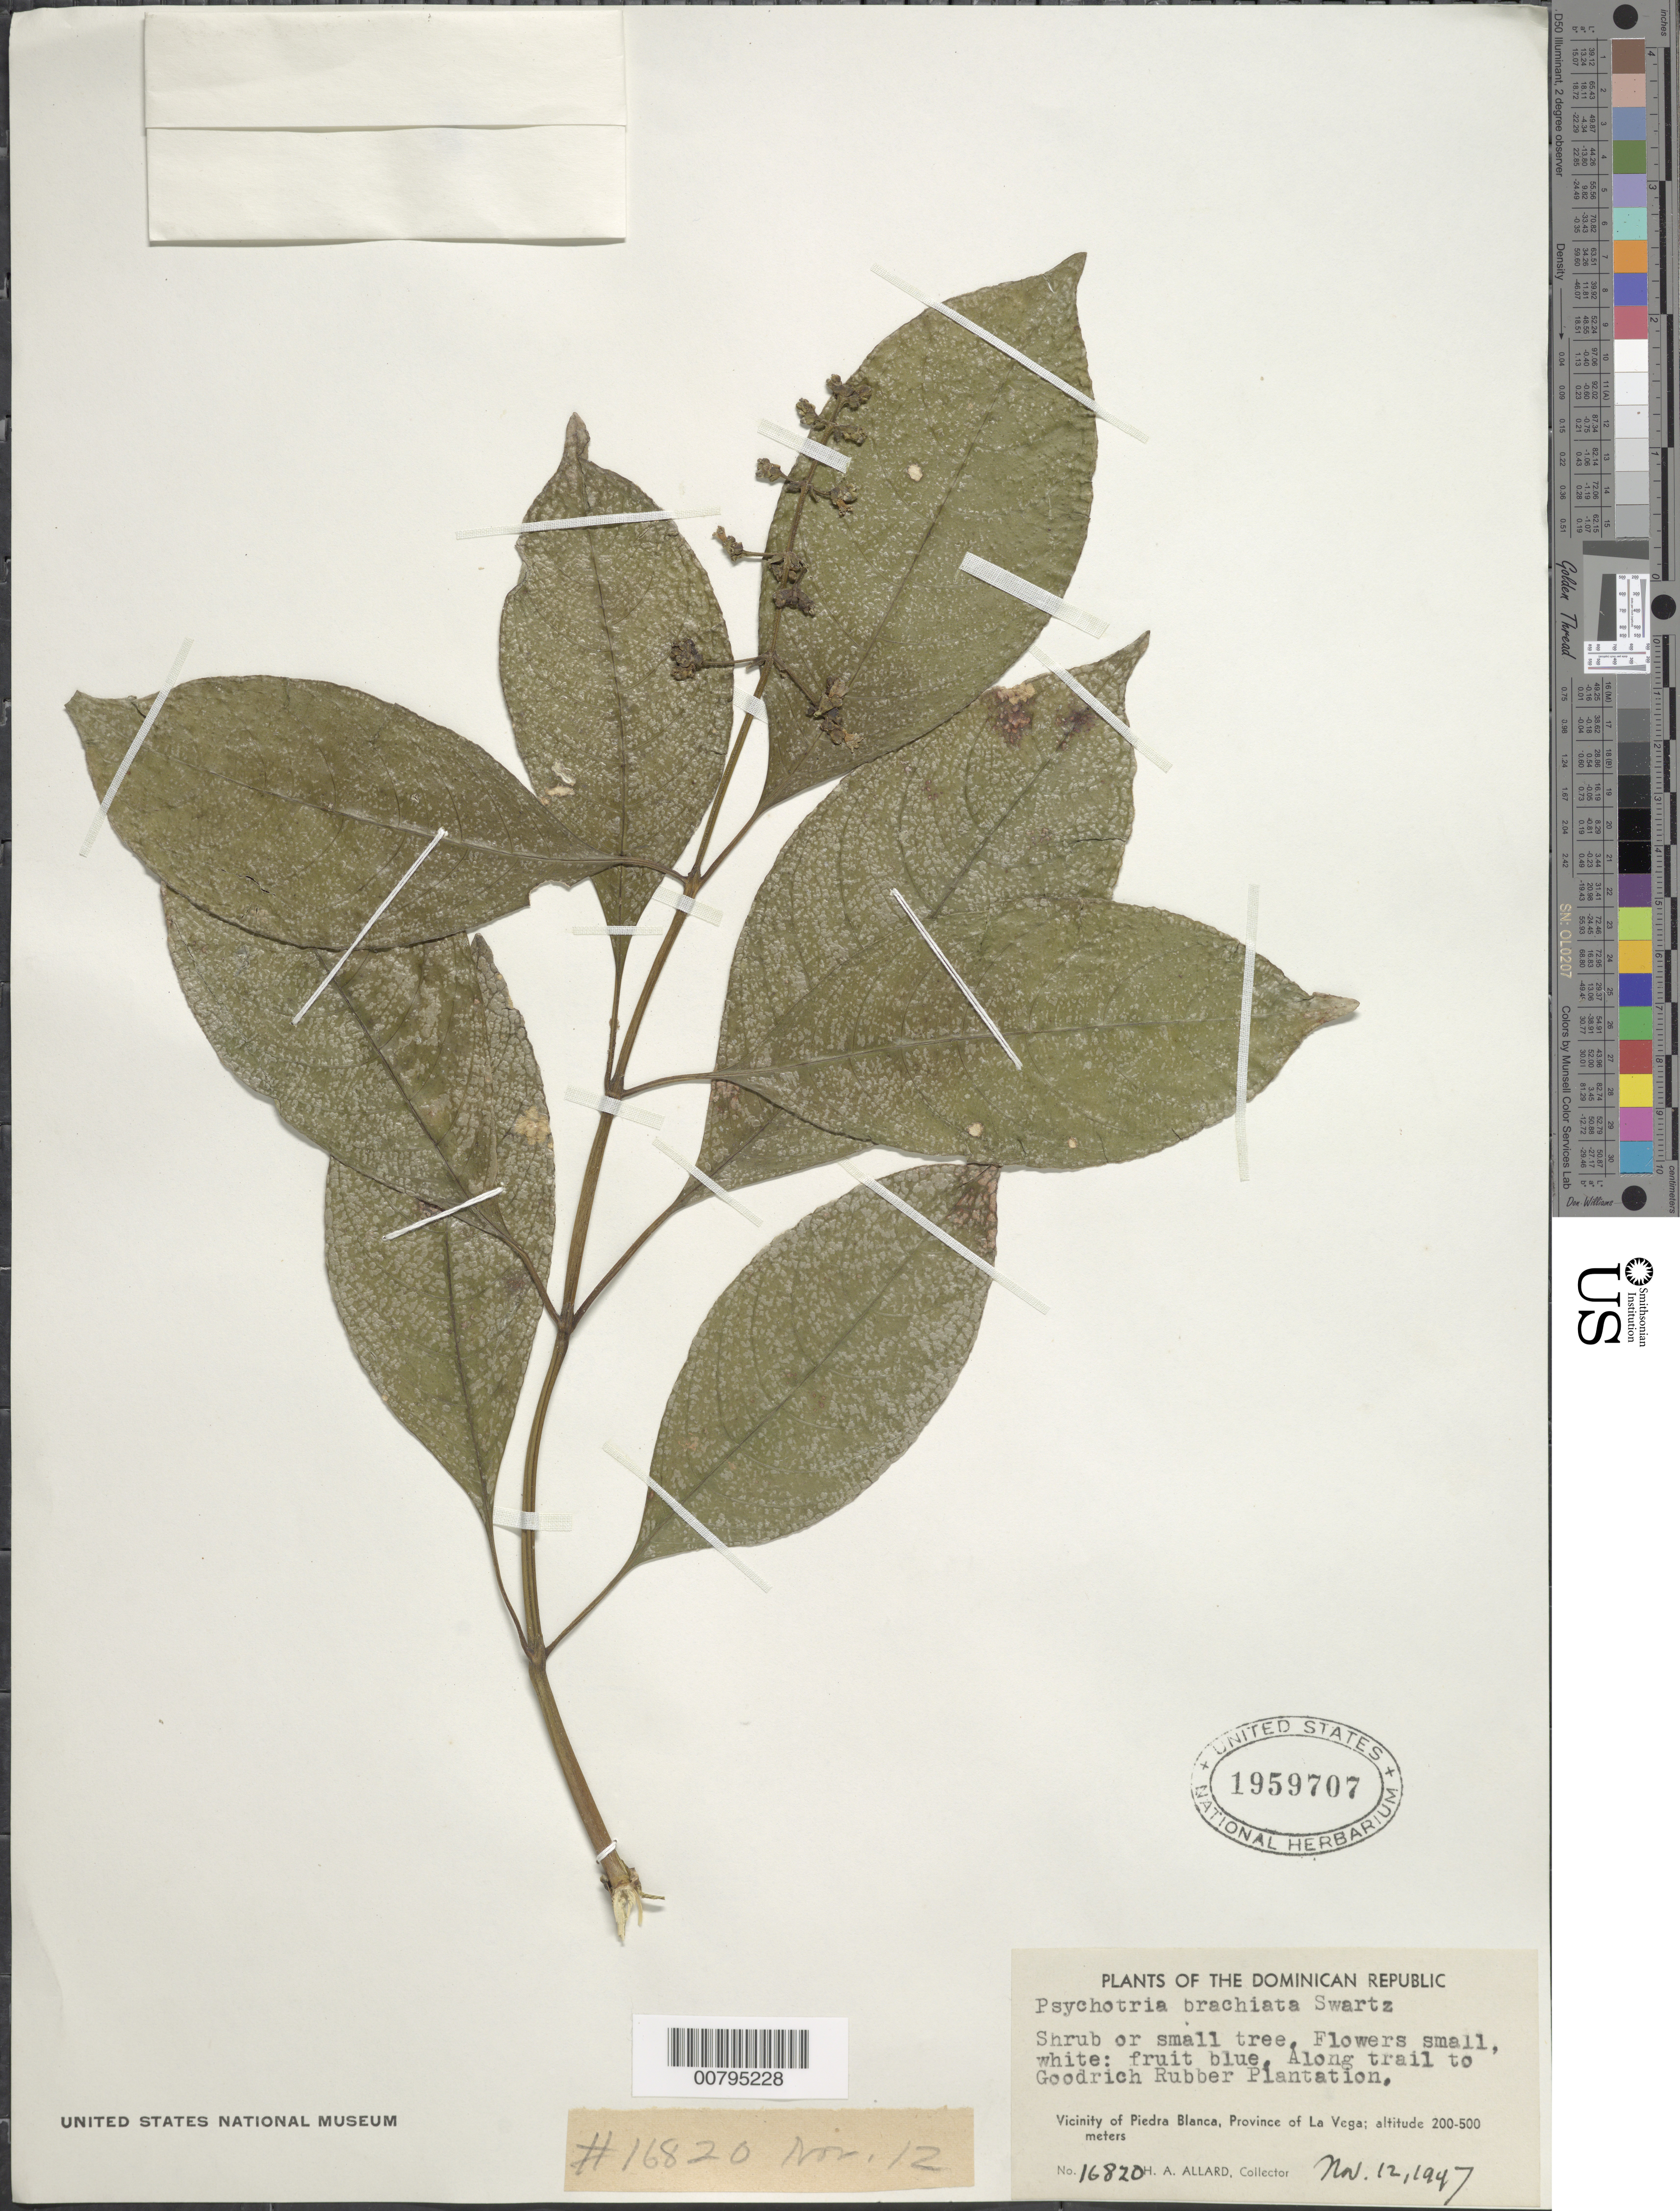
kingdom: Plantae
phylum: Tracheophyta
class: Magnoliopsida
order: Gentianales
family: Rubiaceae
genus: Psychotria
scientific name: Psychotria brachiata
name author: Sw.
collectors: H. A. Allard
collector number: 16820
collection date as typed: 12 Nov 1947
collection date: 1947-11-12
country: Dominican Republic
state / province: La Vega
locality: Along trail to Goodrich Rubber Plantation. Vicinity of Piedra Blanca.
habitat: Along trail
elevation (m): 200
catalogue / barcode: US 1959707